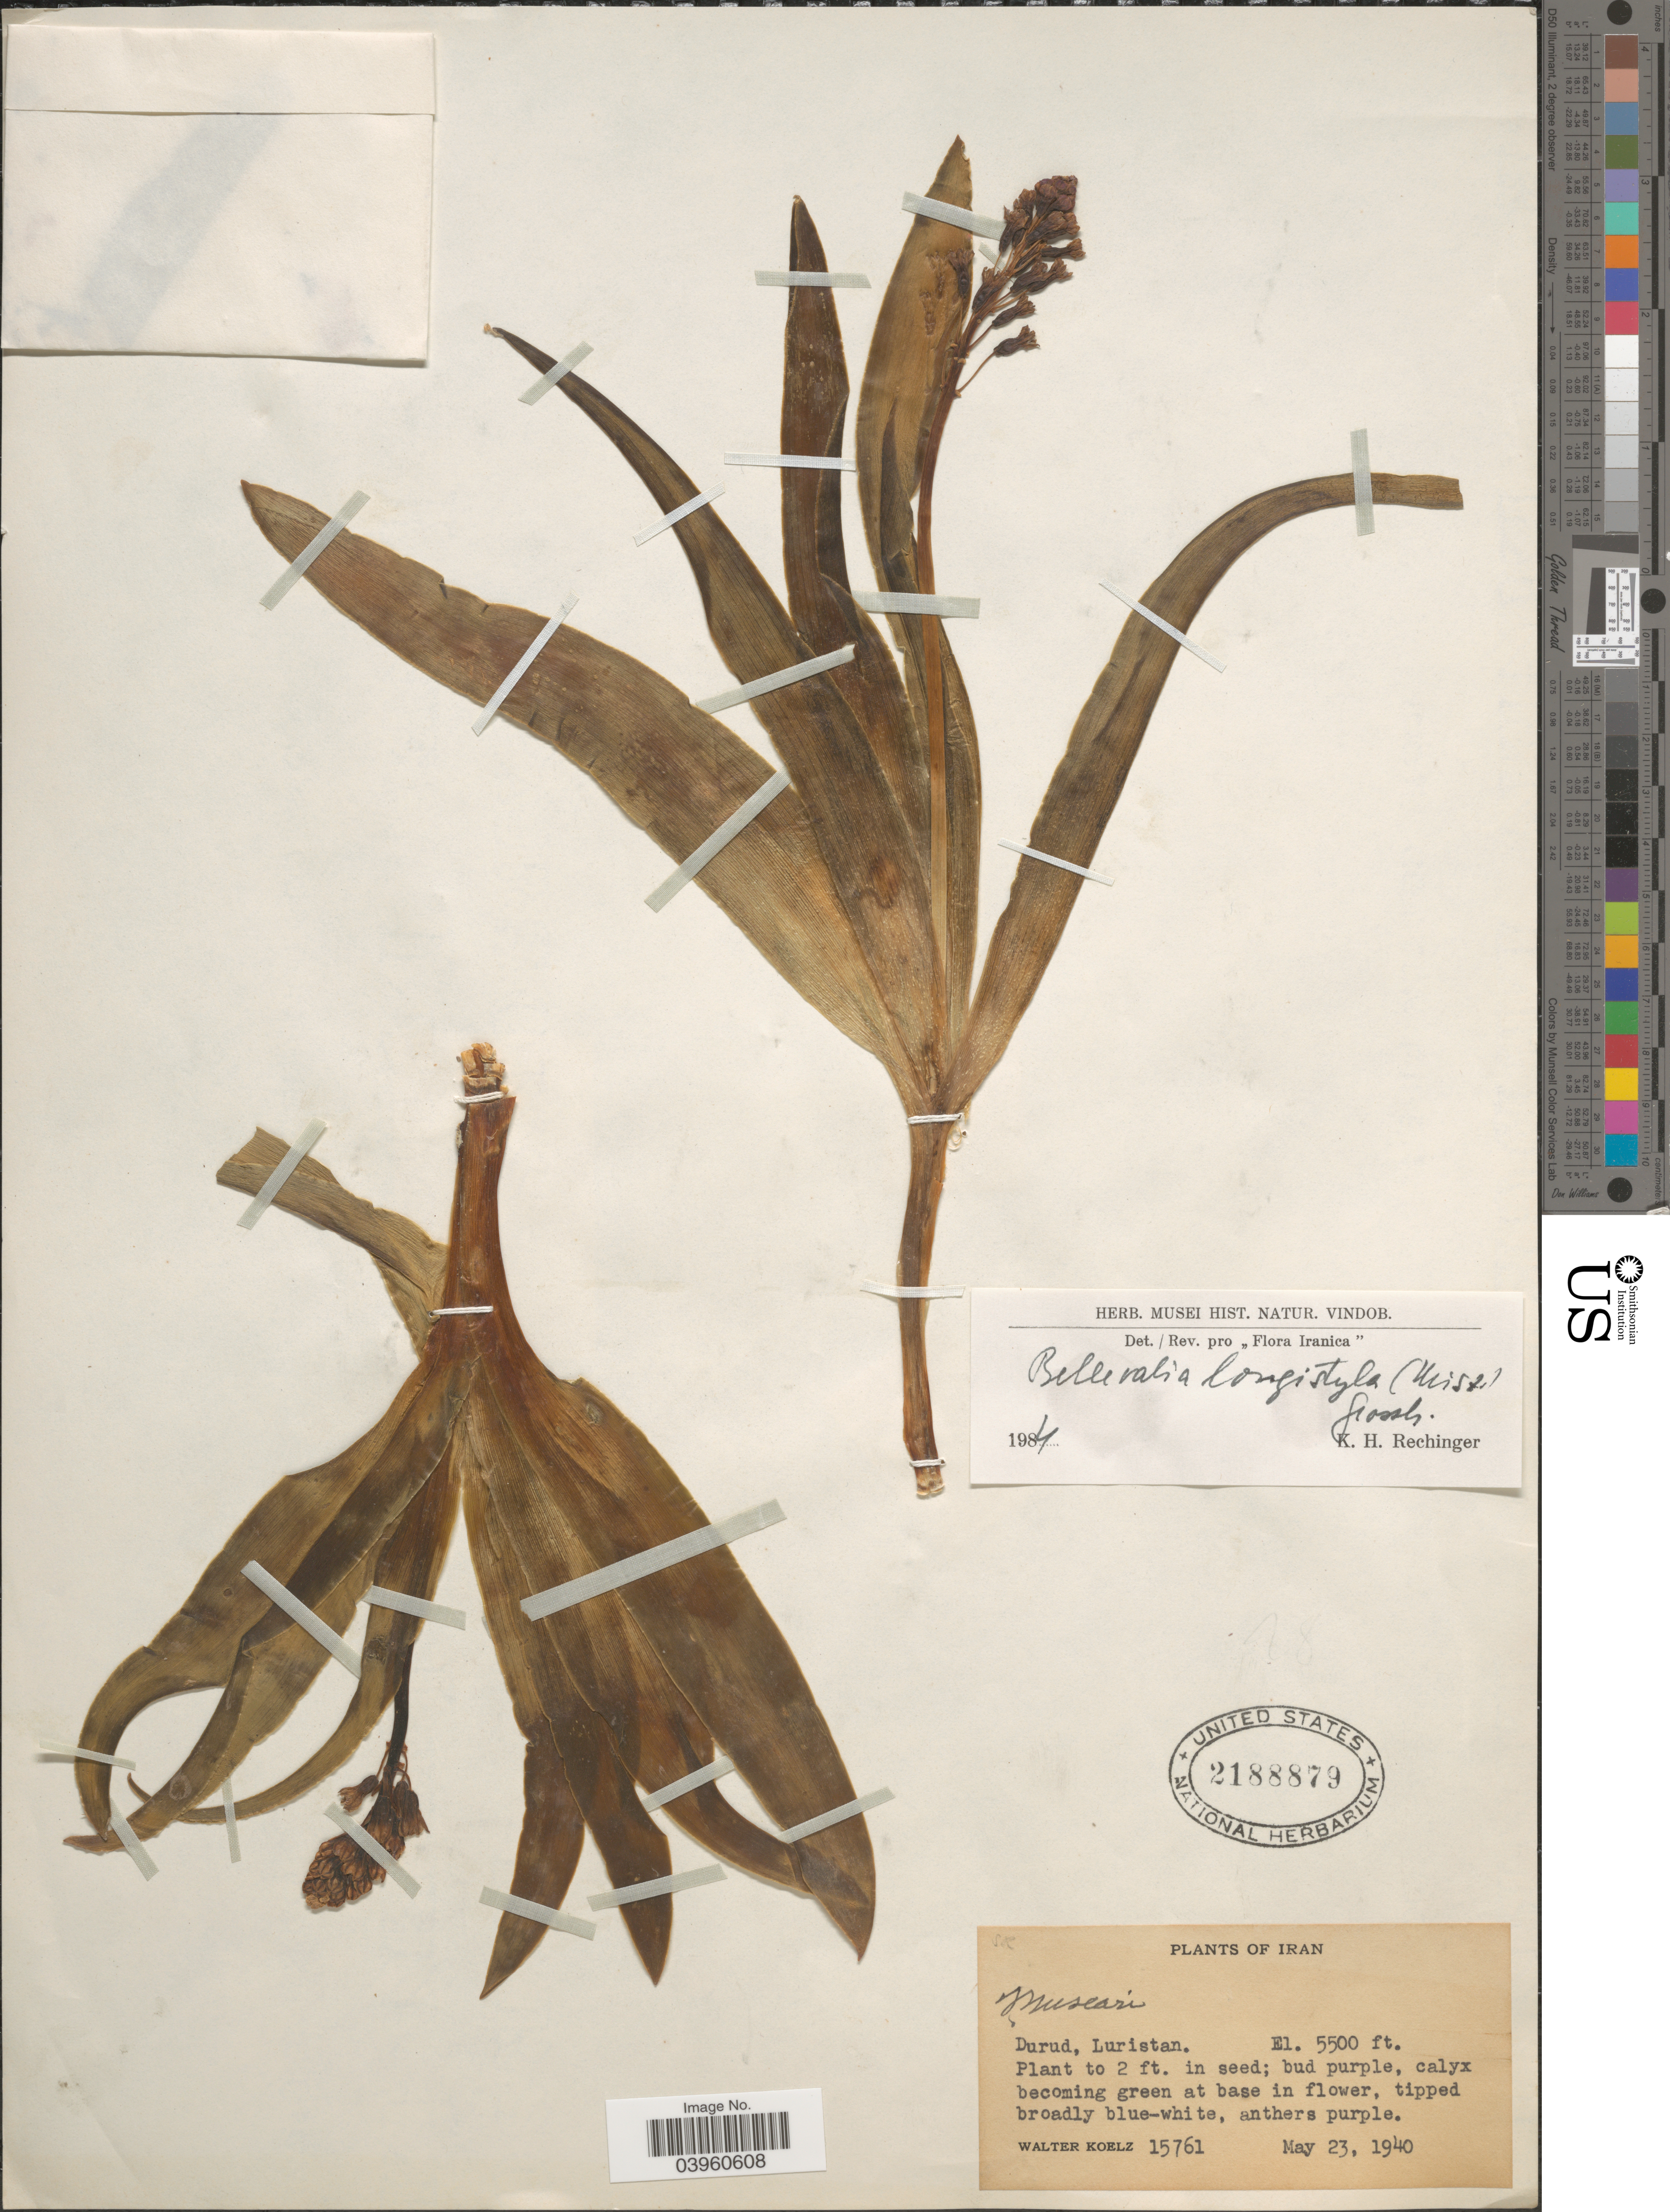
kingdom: Plantae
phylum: Tracheophyta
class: Liliopsida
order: Asparagales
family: Asparagaceae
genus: Bellevalia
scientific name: Bellevalia longistyla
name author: (Miscz.) Grossh.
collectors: W. N. Koelz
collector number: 15761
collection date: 1940-05-23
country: Iran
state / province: Lorestan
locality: Durud, Luristan.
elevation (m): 1676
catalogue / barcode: US 2188879